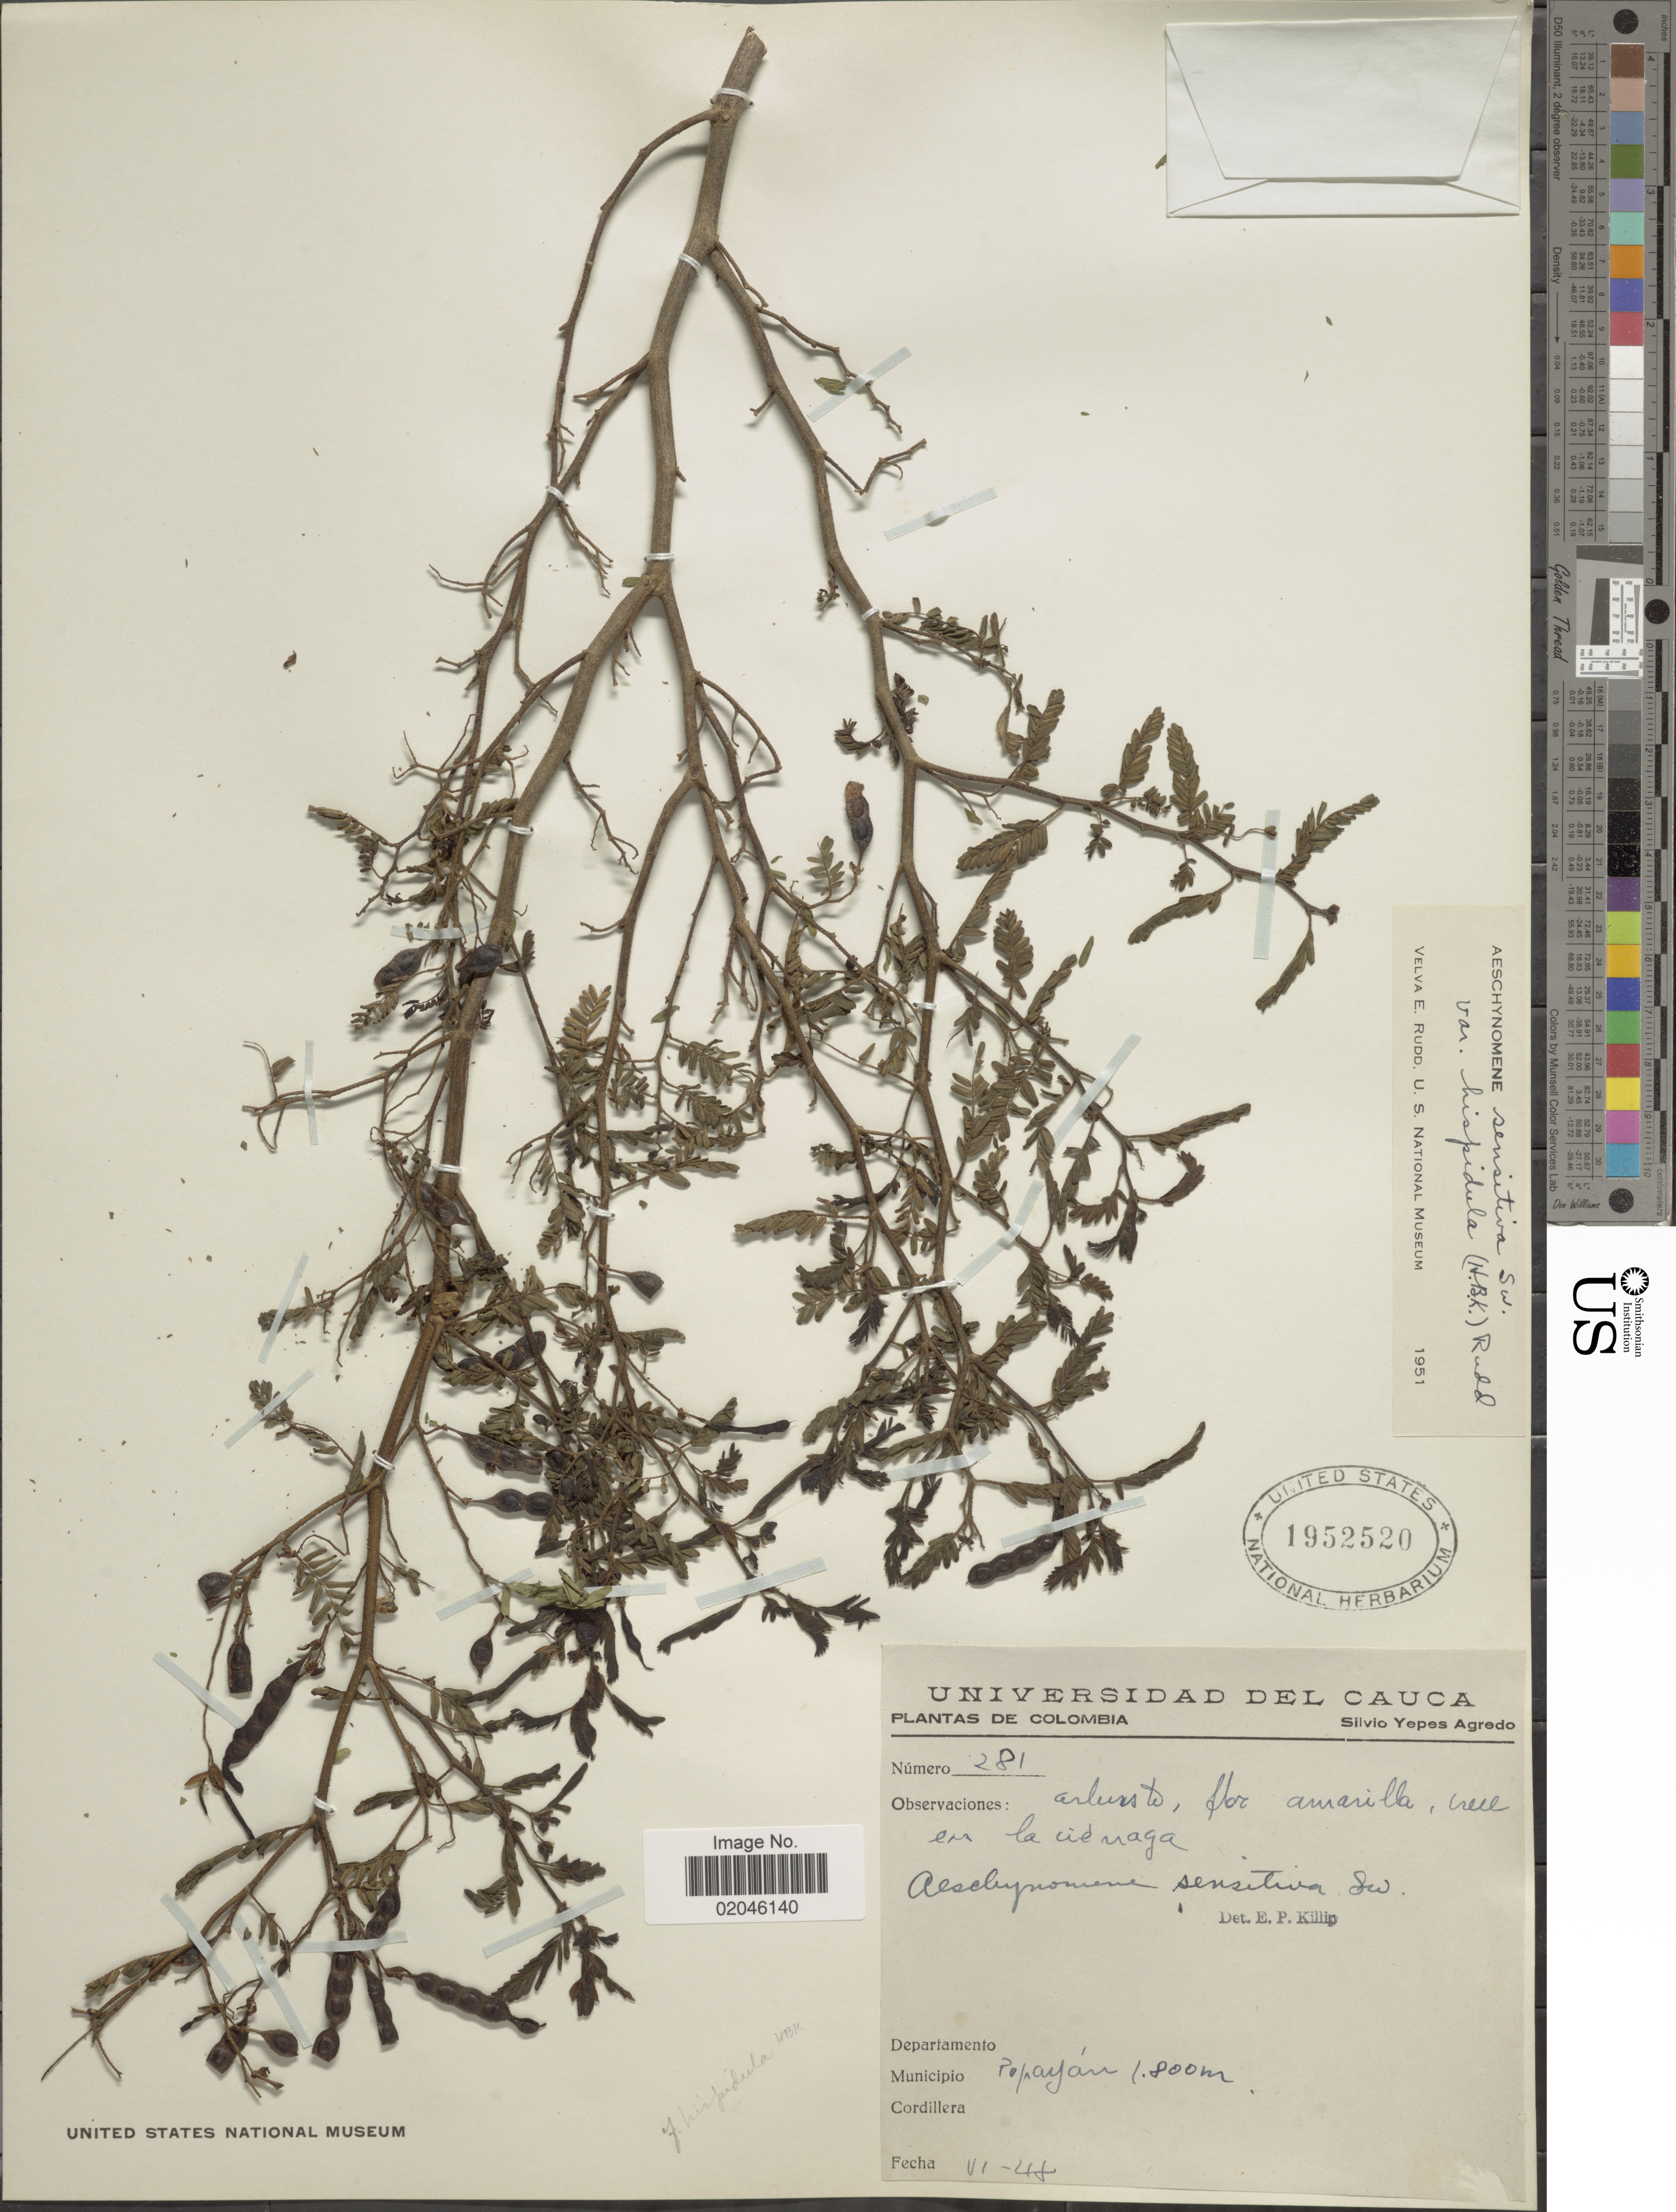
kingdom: Plantae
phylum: Tracheophyta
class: Magnoliopsida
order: Fabales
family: Fabaceae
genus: Aeschynomene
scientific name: Aeschynomene sensitiva var. hispidula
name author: Rudd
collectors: S. Yepes-Agredo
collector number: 281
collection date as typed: Transcribed d/m/y: /6/48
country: Colombia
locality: Municipio Popayan, Cordillera.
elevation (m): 1800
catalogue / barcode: US 1952520